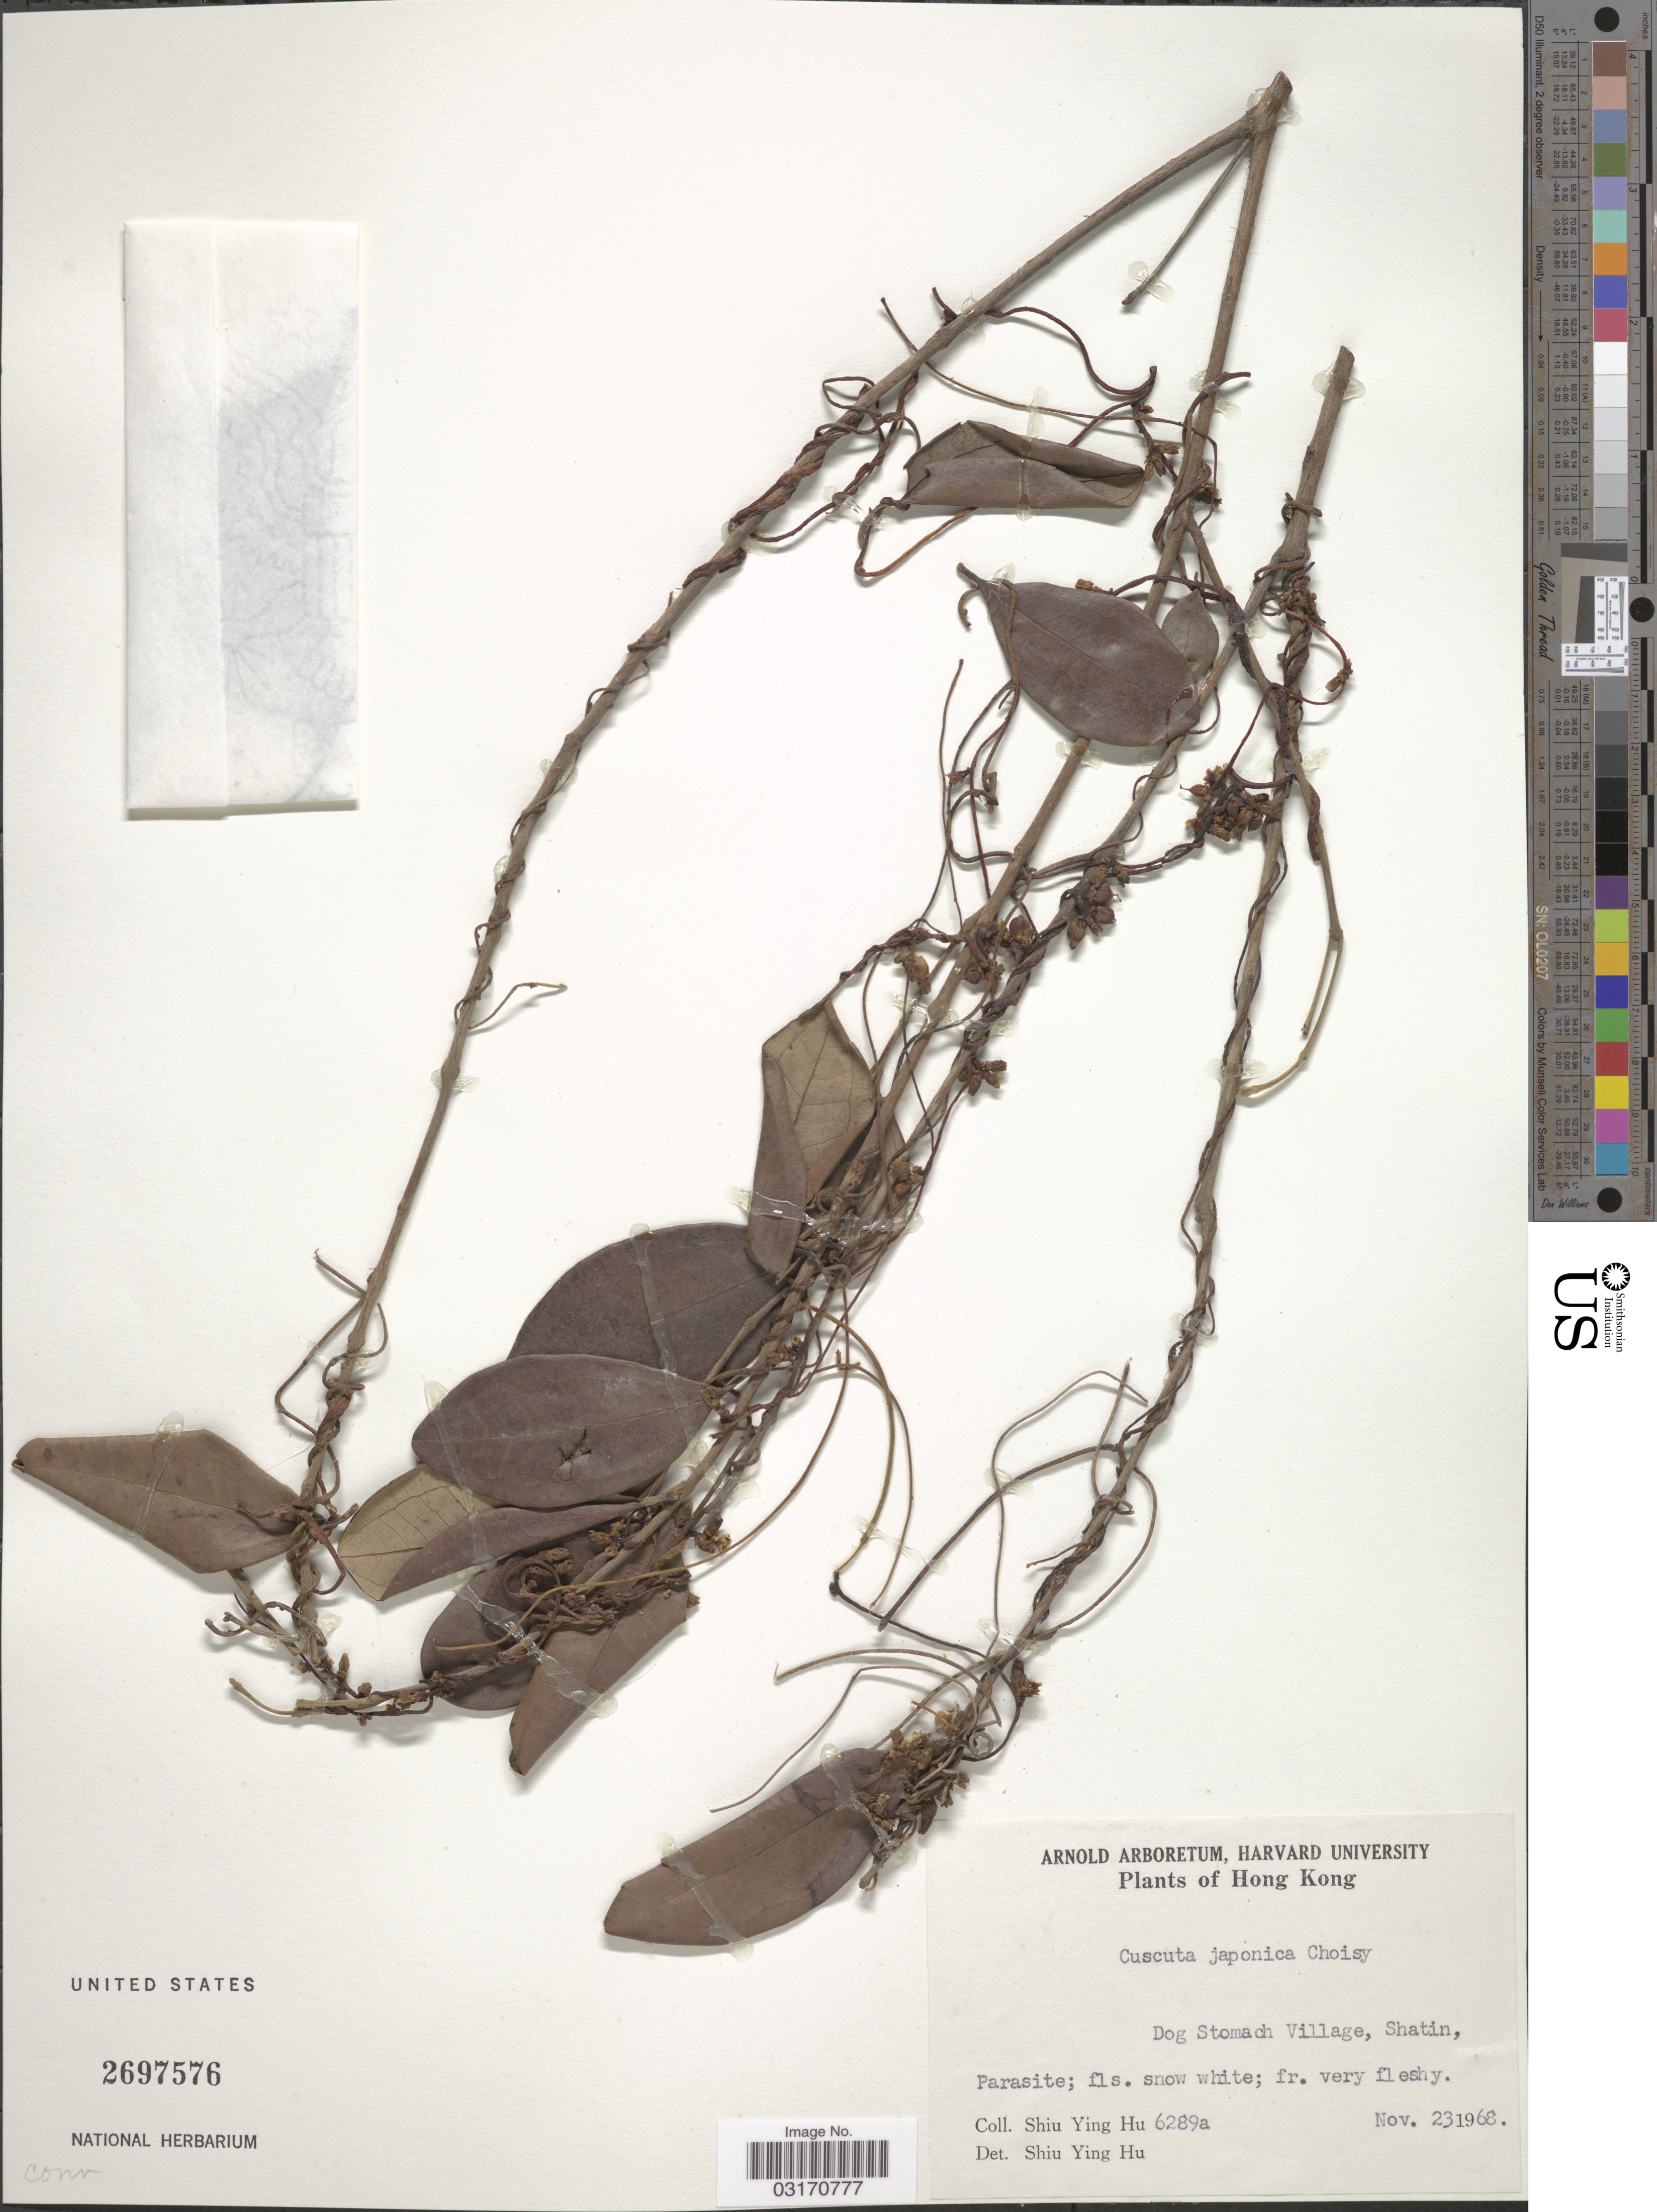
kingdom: Plantae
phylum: Tracheophyta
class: Magnoliopsida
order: Solanales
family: Convolvulaceae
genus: Cuscuta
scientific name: Cuscuta japonica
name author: Choisy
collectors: S. Y. Hu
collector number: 6289a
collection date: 1968-11-23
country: China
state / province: Hong Kong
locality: Dog Stomach Village, Shatin.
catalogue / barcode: US 2697576